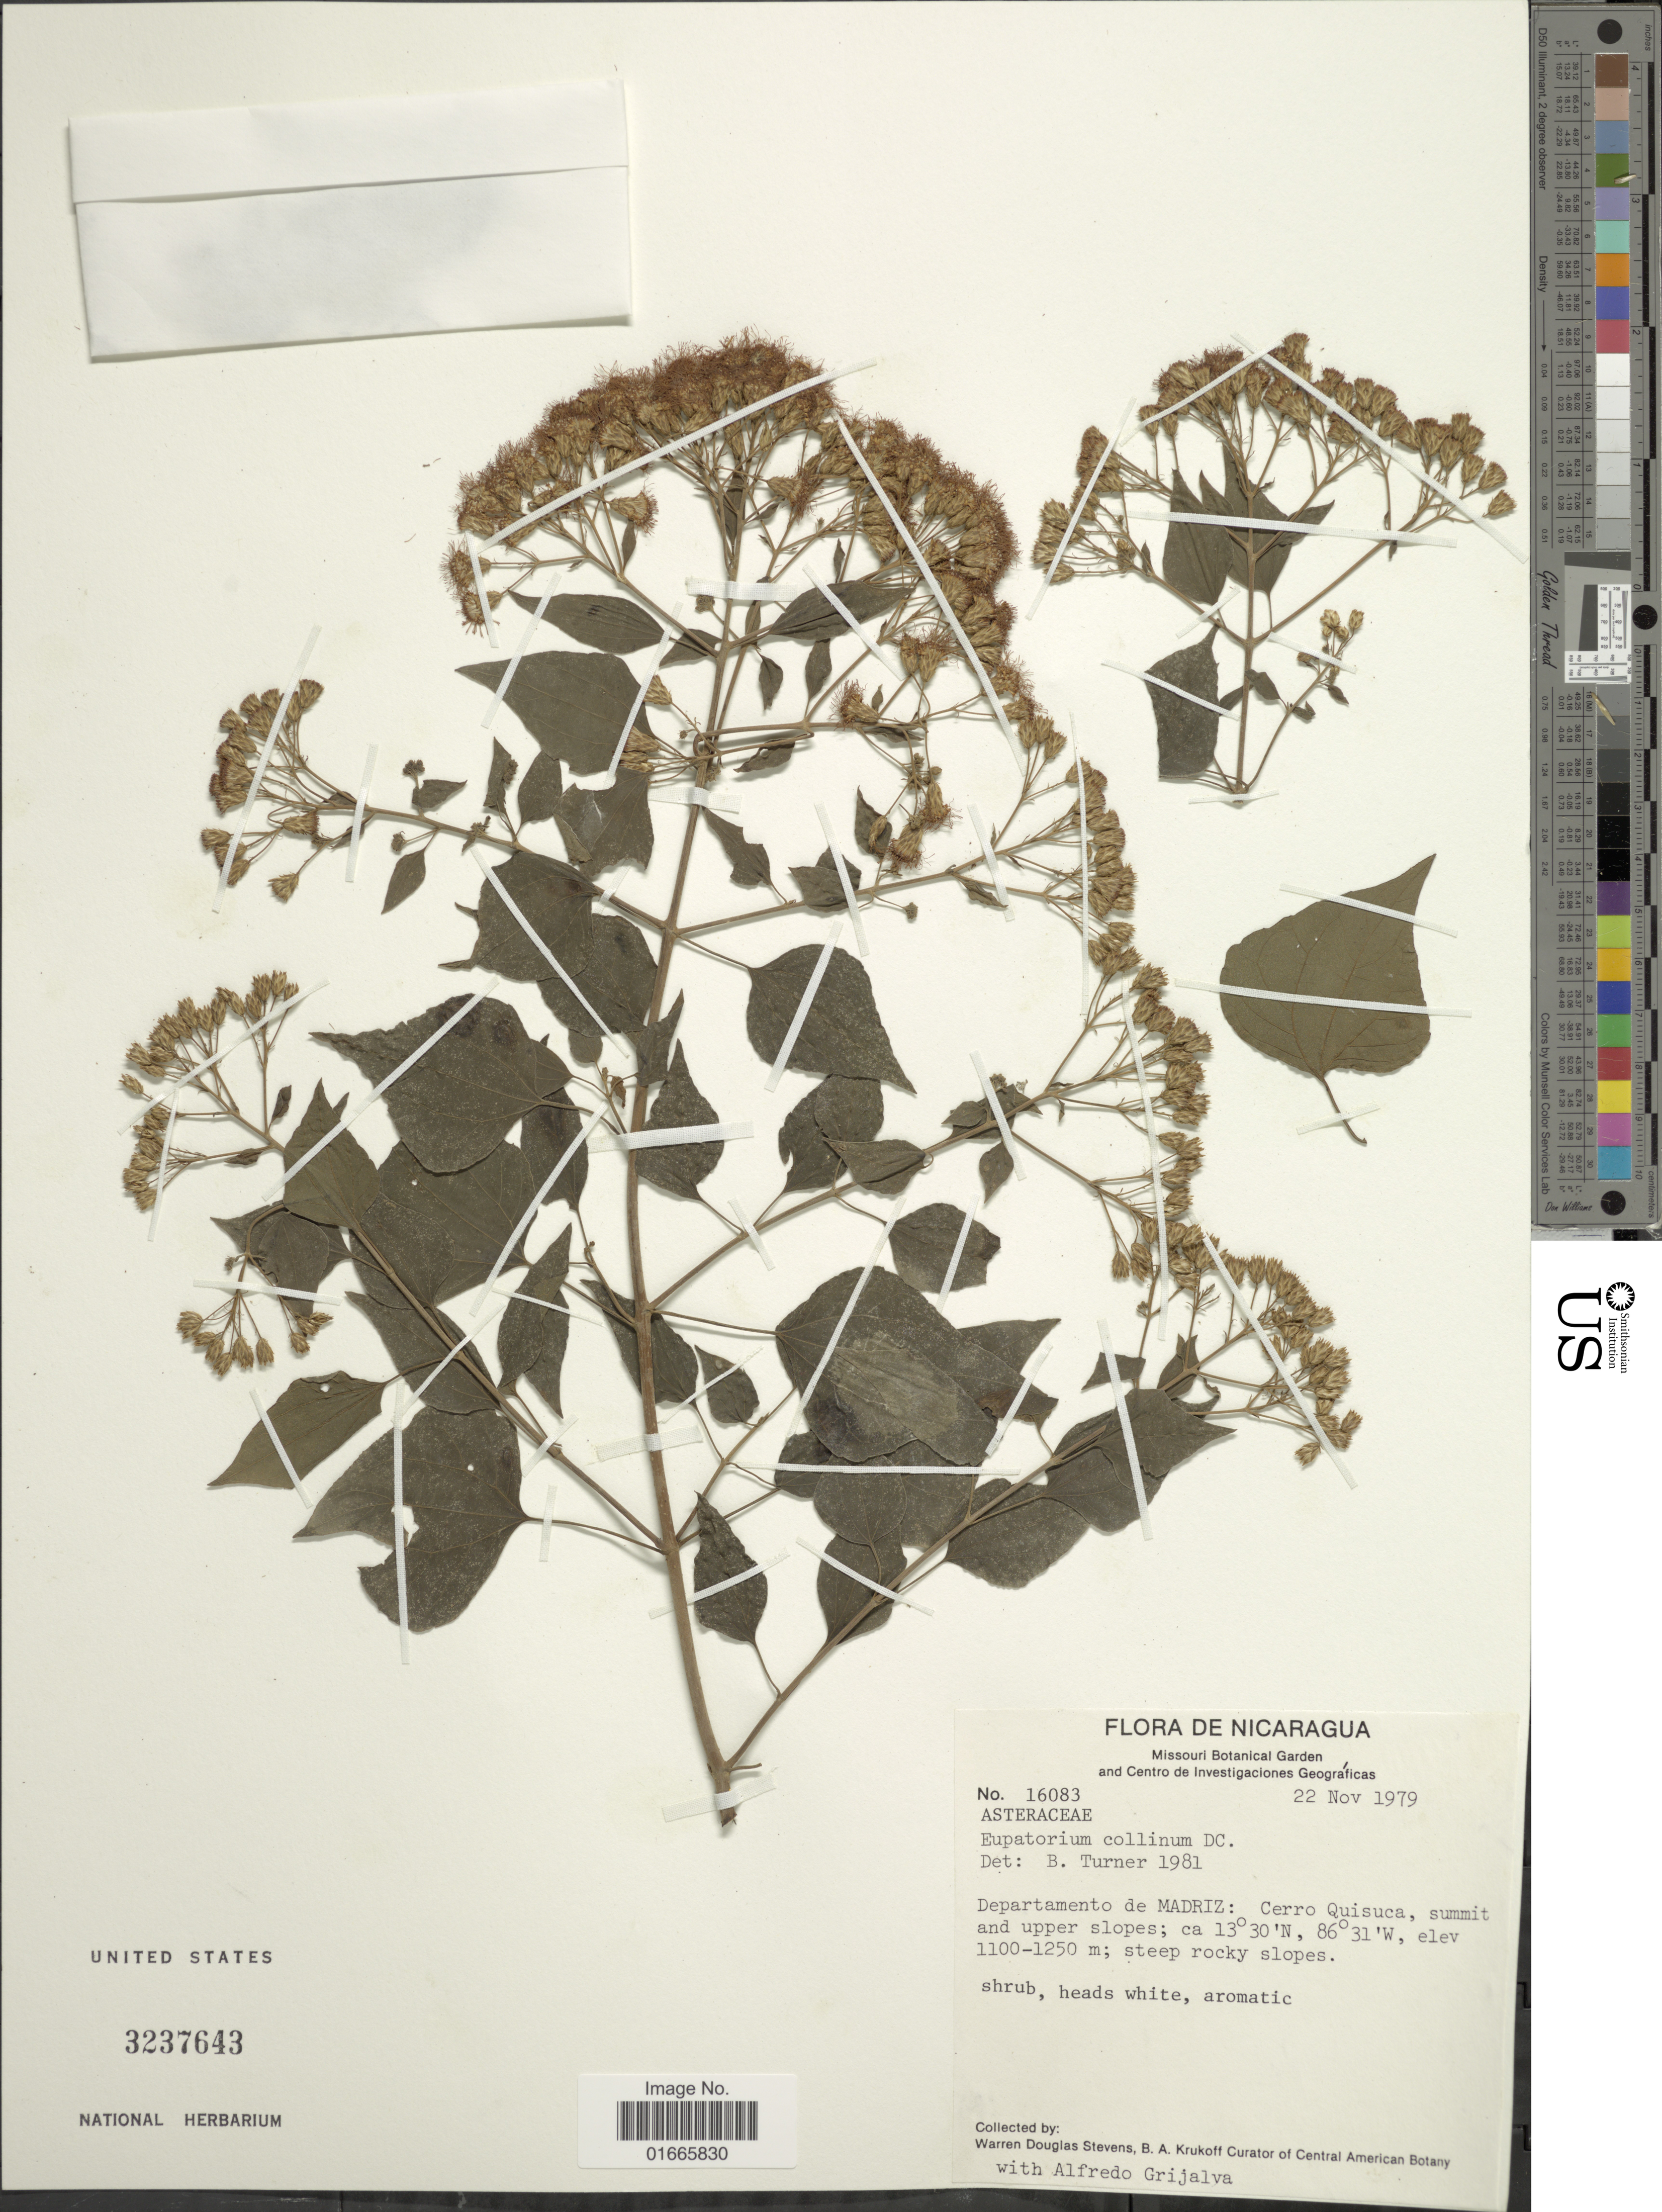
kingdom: Plantae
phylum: Tracheophyta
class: Magnoliopsida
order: Asterales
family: Asteraceae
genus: Chromolaena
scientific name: Chromolaena collina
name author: (DC.) R.M. King & H. Rob.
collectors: W. D. Stevens, B. A. Krukoff & A. Grijalva P.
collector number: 16083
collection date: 1979-11-22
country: Nicaragua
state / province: Madriz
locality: Departamento de Madriz: Cerro Quisuca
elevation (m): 1100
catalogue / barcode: US 3237643